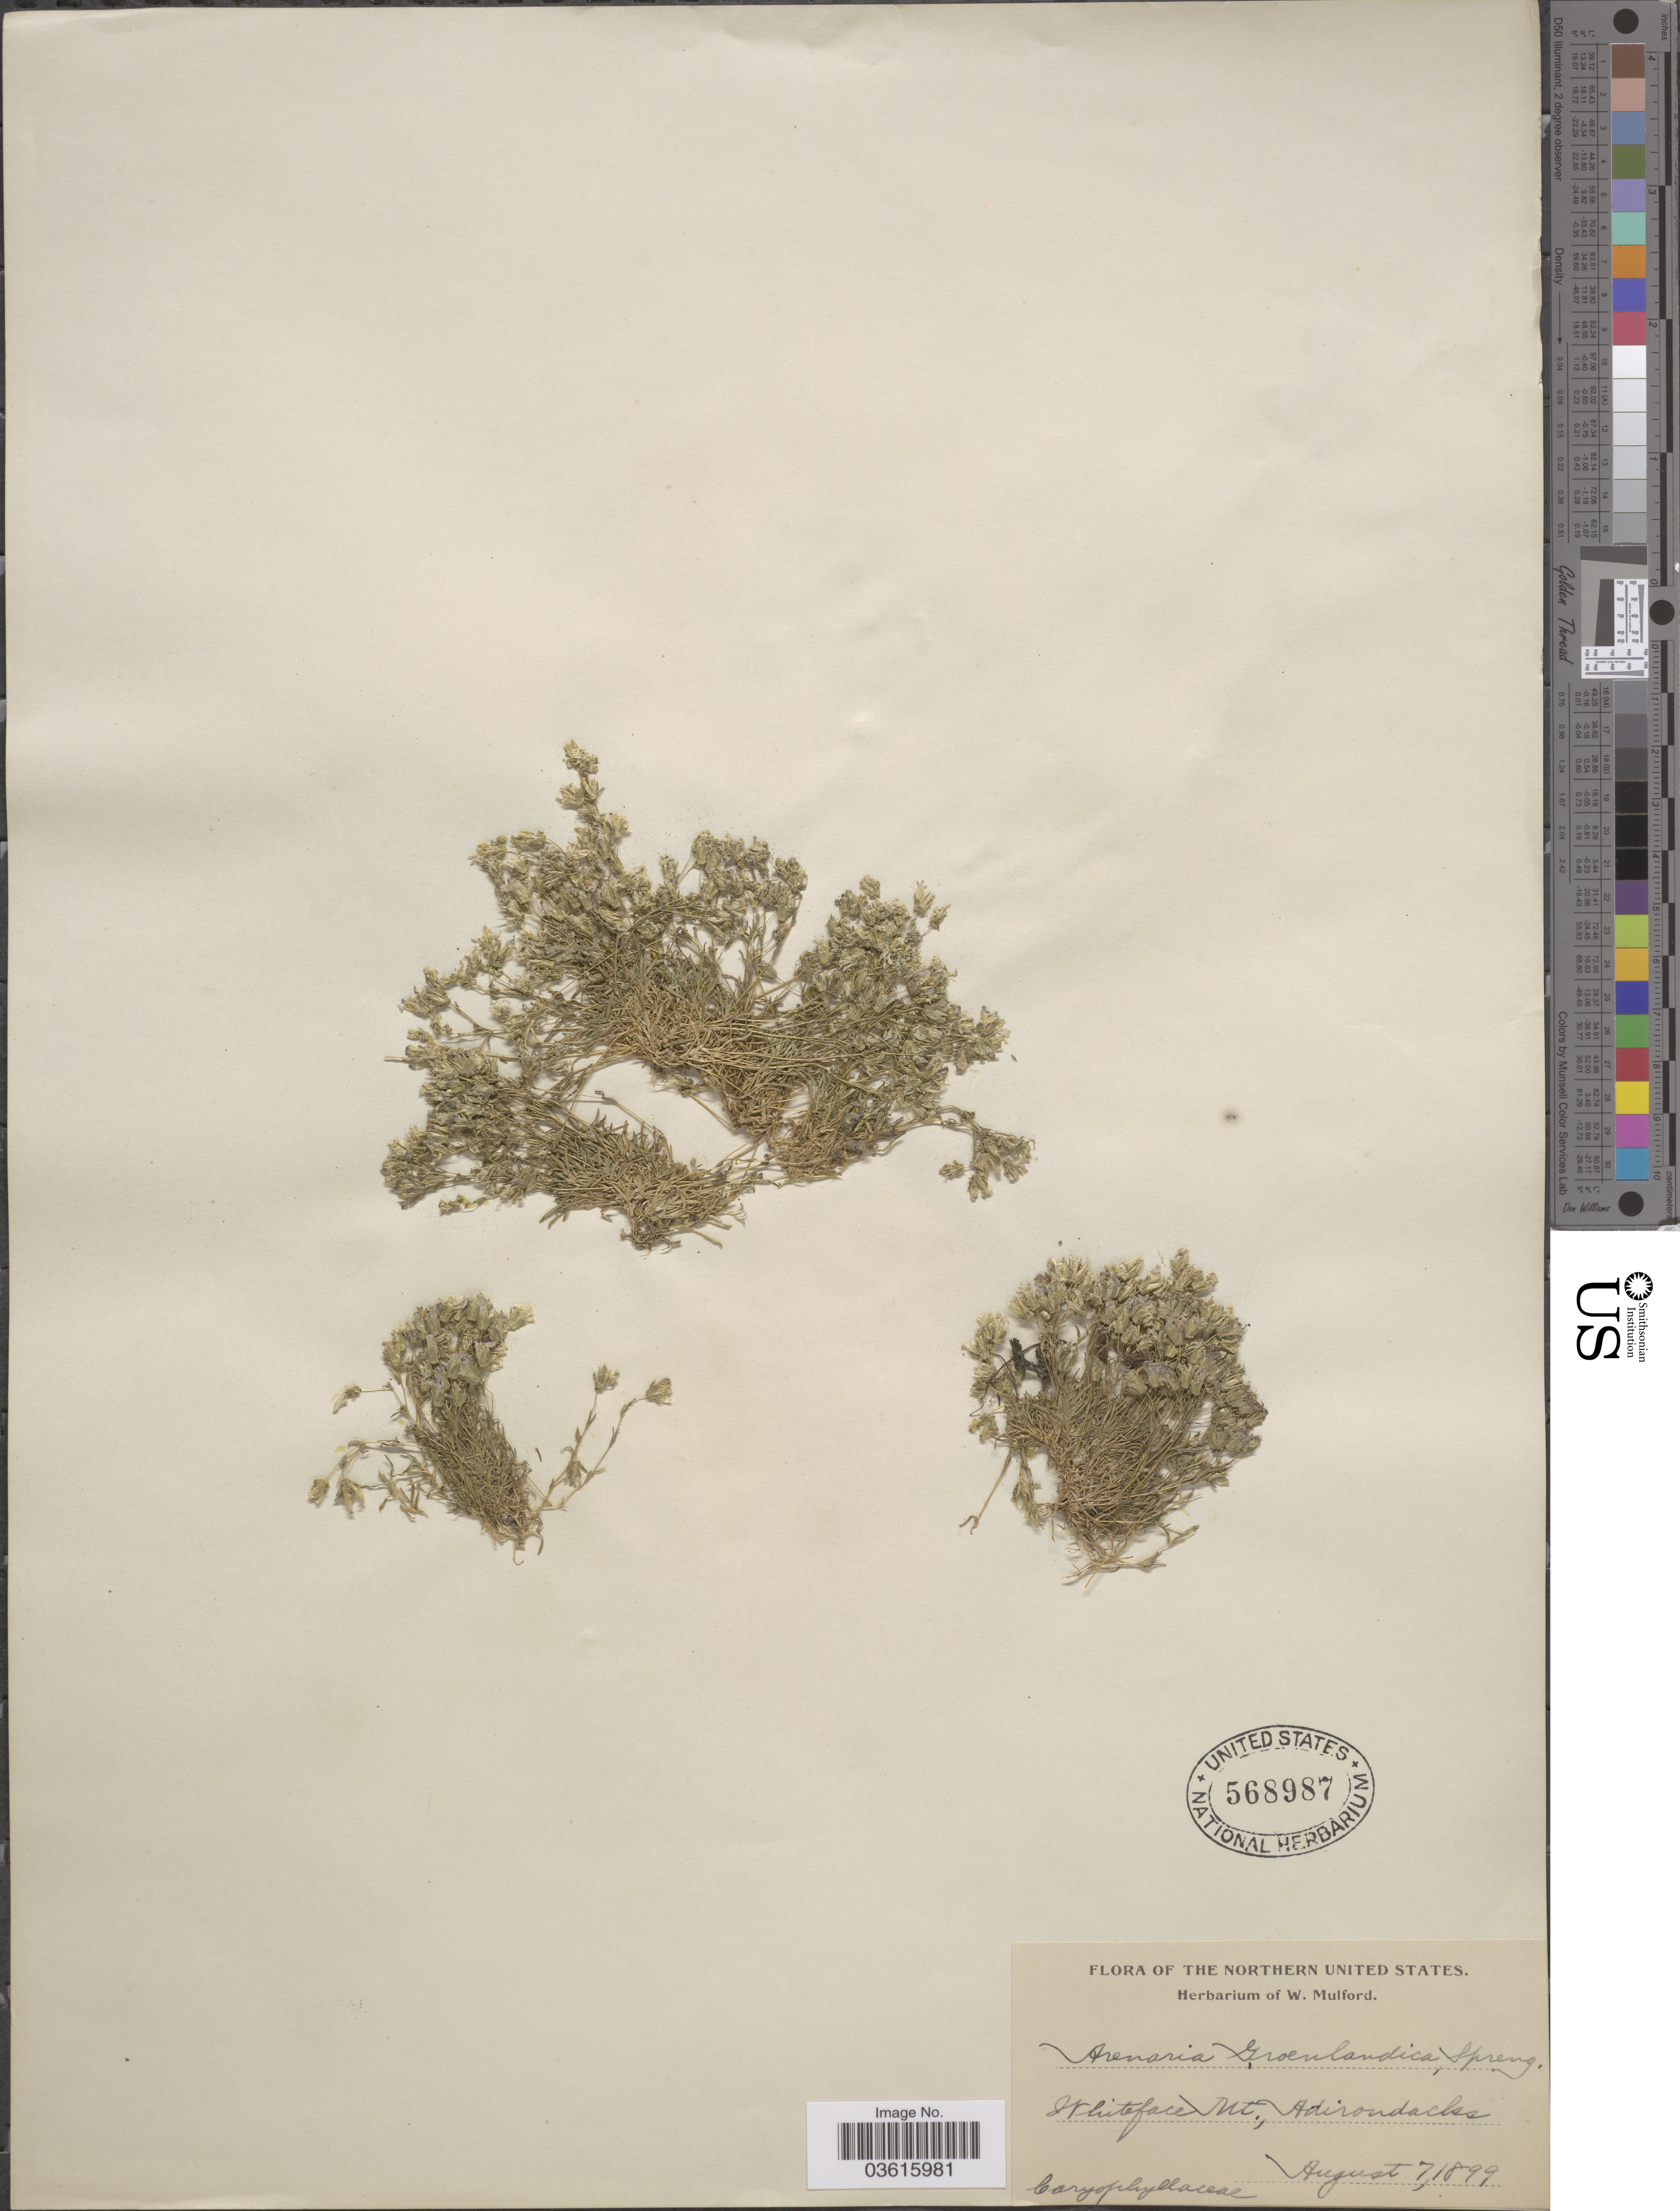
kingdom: Plantae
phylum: Tracheophyta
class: Magnoliopsida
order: Caryophyllales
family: Caryophyllaceae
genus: Minuartia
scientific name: Minuartia groenlandica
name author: (Retz.) Ostenf.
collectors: ex herb. W. Mulford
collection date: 1899-08-07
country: United States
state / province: New York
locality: The Northern United States. Whiteface Mt., Adirondacks.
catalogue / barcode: US 568987